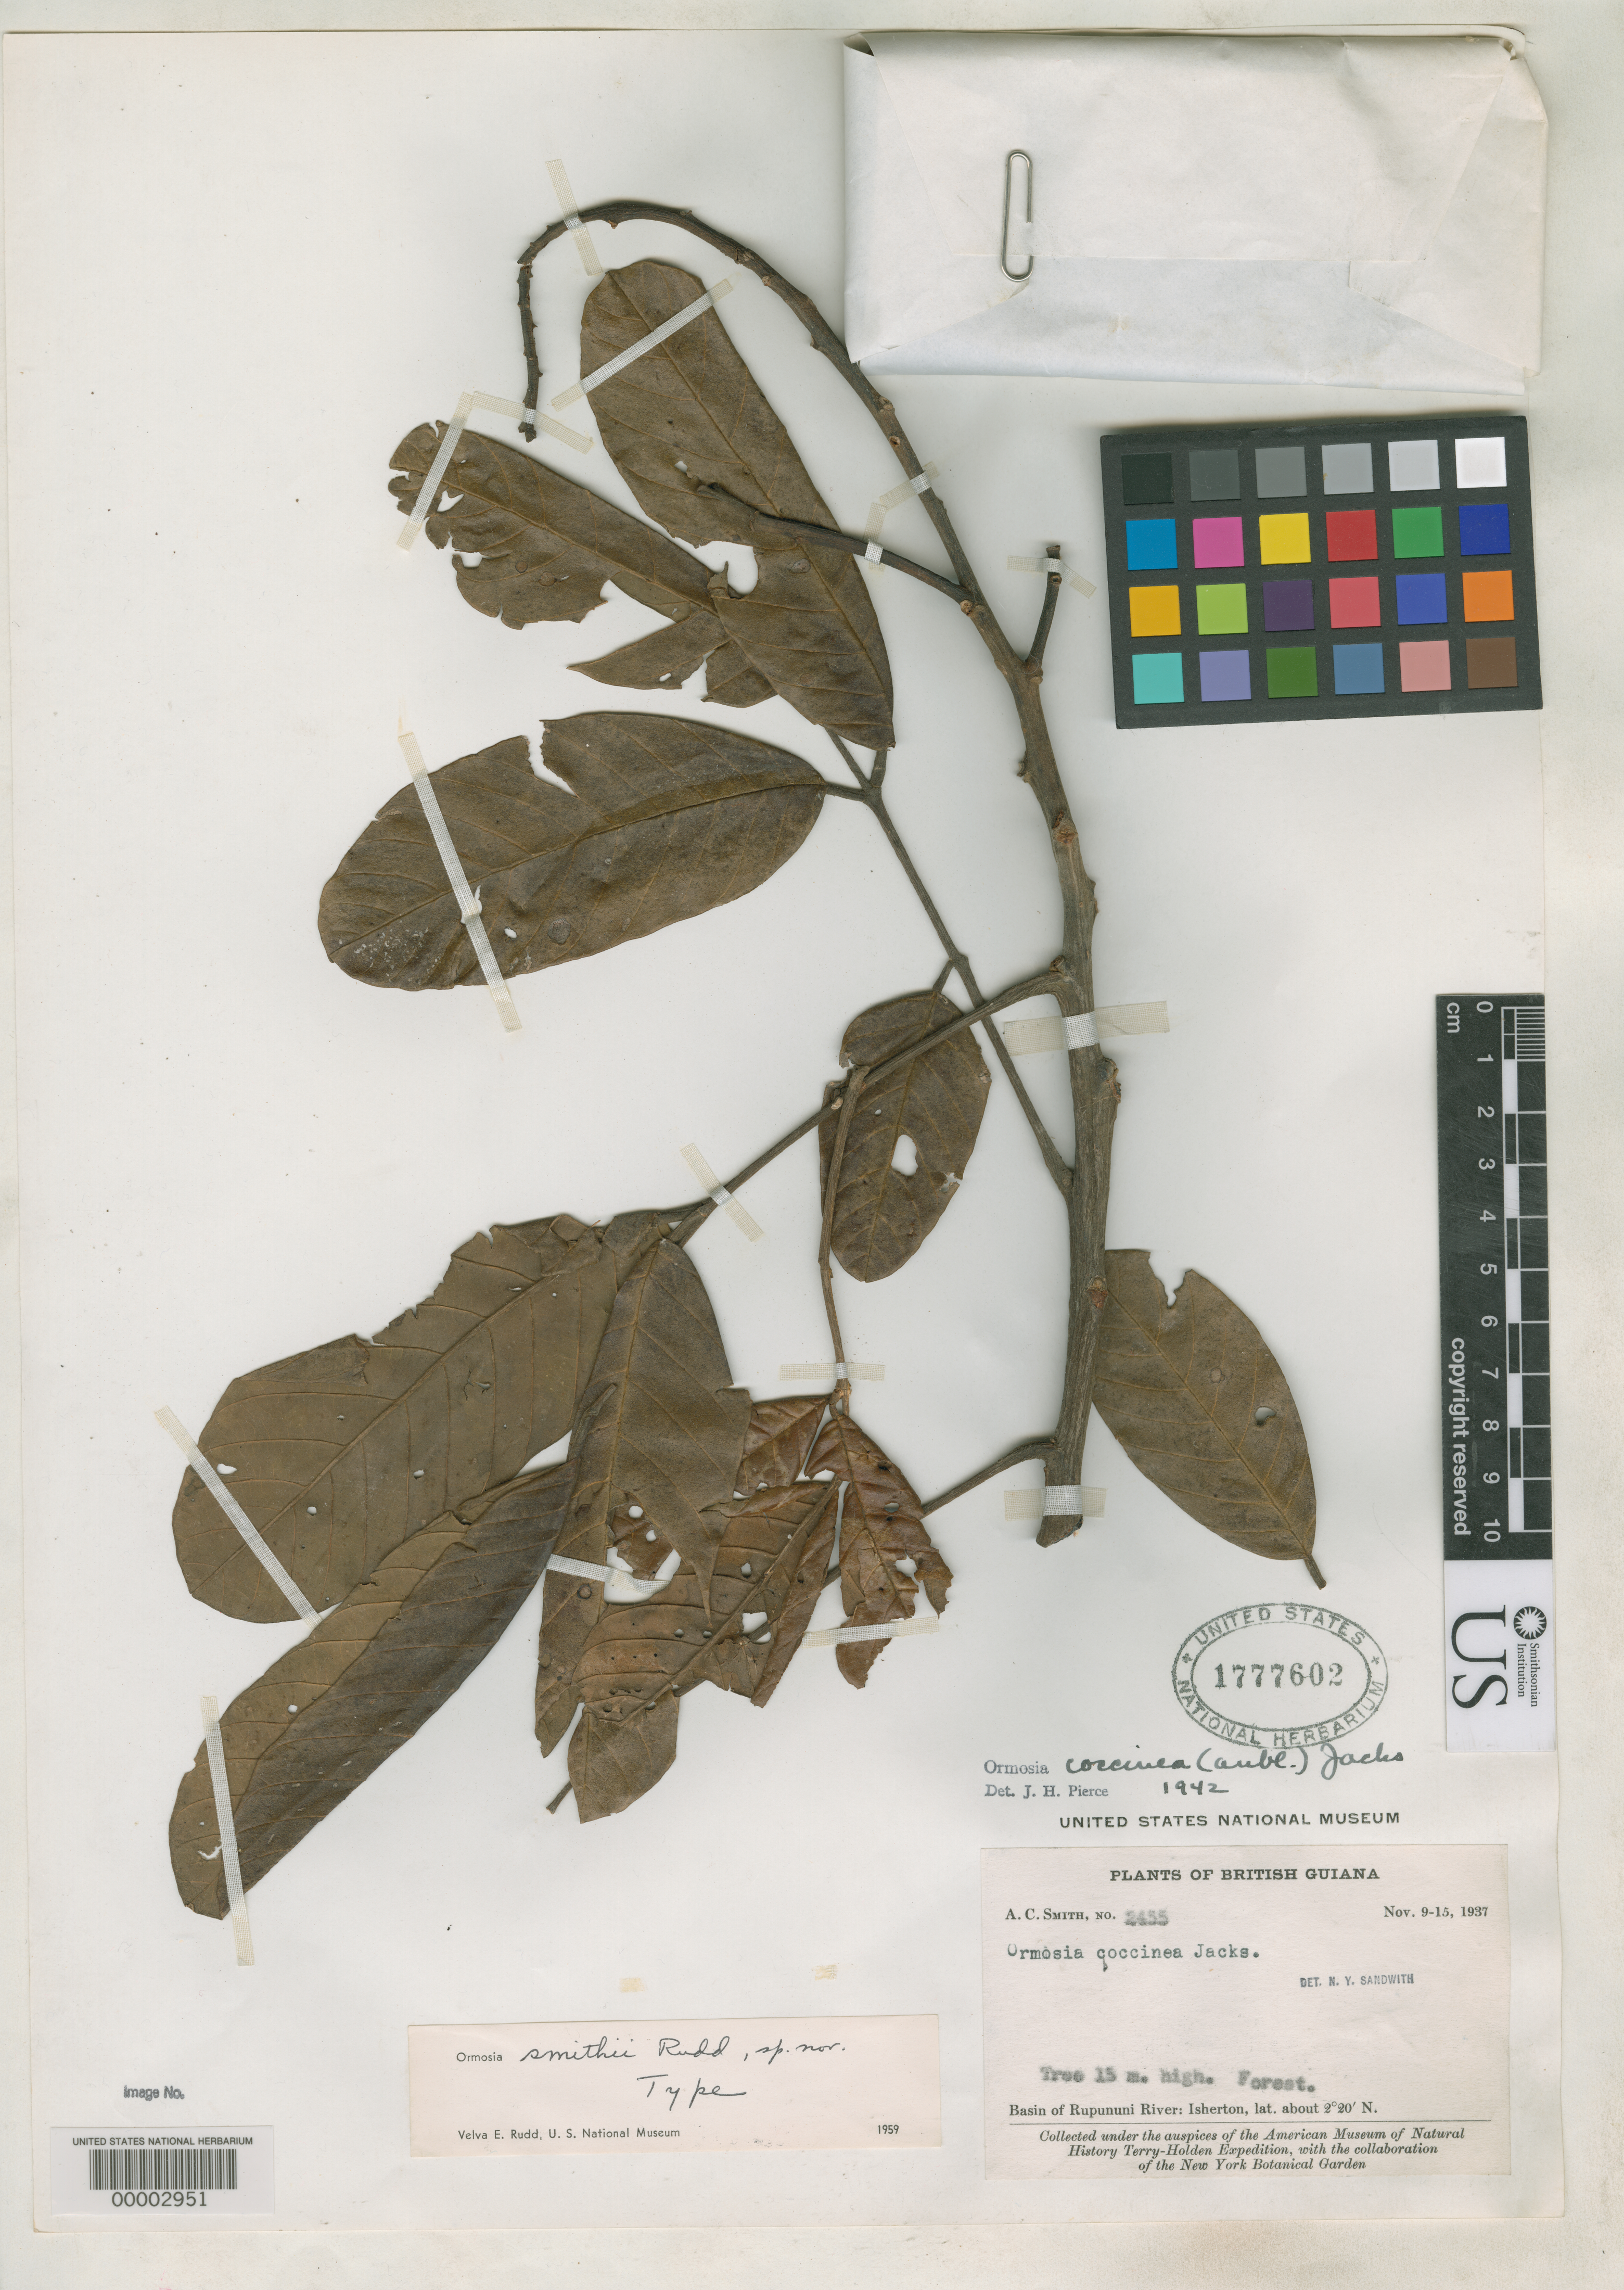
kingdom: Plantae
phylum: Tracheophyta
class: Magnoliopsida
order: Fabales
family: Fabaceae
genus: Ormosia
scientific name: Ormosia smithii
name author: Rudd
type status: Holotype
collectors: A. C. Smith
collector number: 2455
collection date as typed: Nov 1937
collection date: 1937-11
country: Guyana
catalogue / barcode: US 1777602